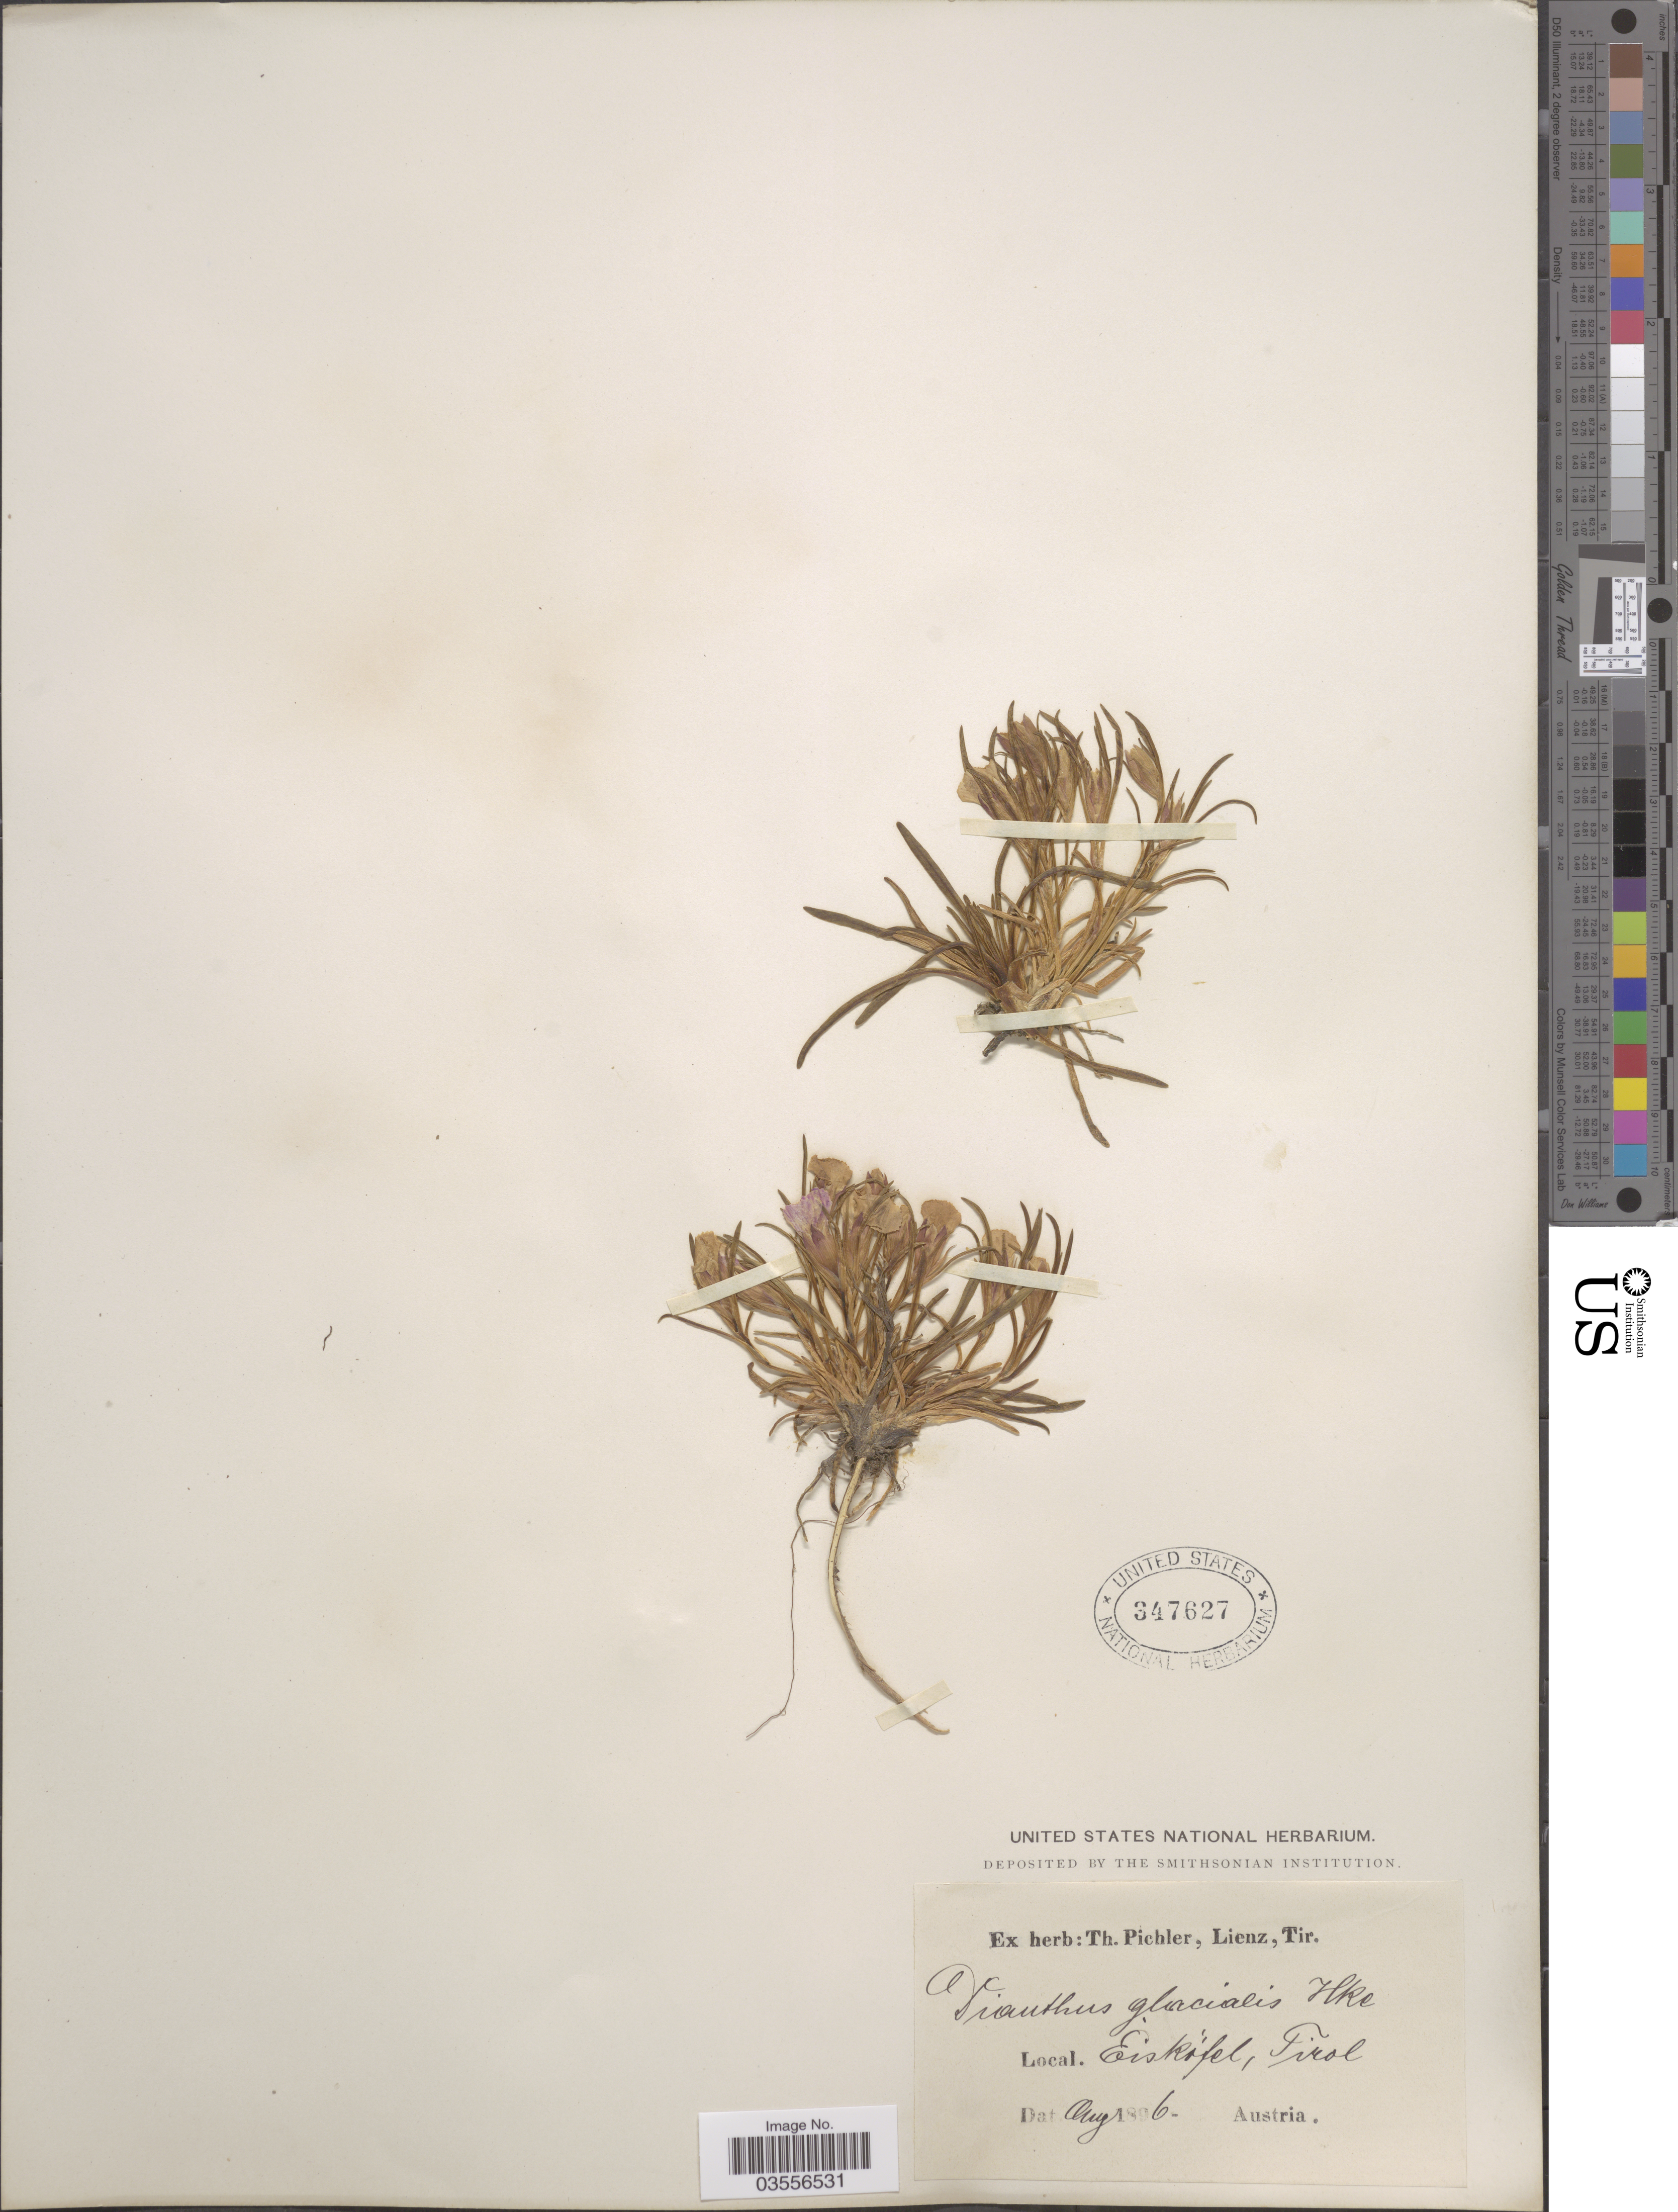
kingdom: Plantae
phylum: Tracheophyta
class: Magnoliopsida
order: Caryophyllales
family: Caryophyllaceae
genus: Dianthus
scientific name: Dianthus glacialis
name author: Haenke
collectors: ex herb. T. Pichler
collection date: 1896-08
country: Austria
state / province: Tirol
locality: Eisköfel.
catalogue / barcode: US 347627